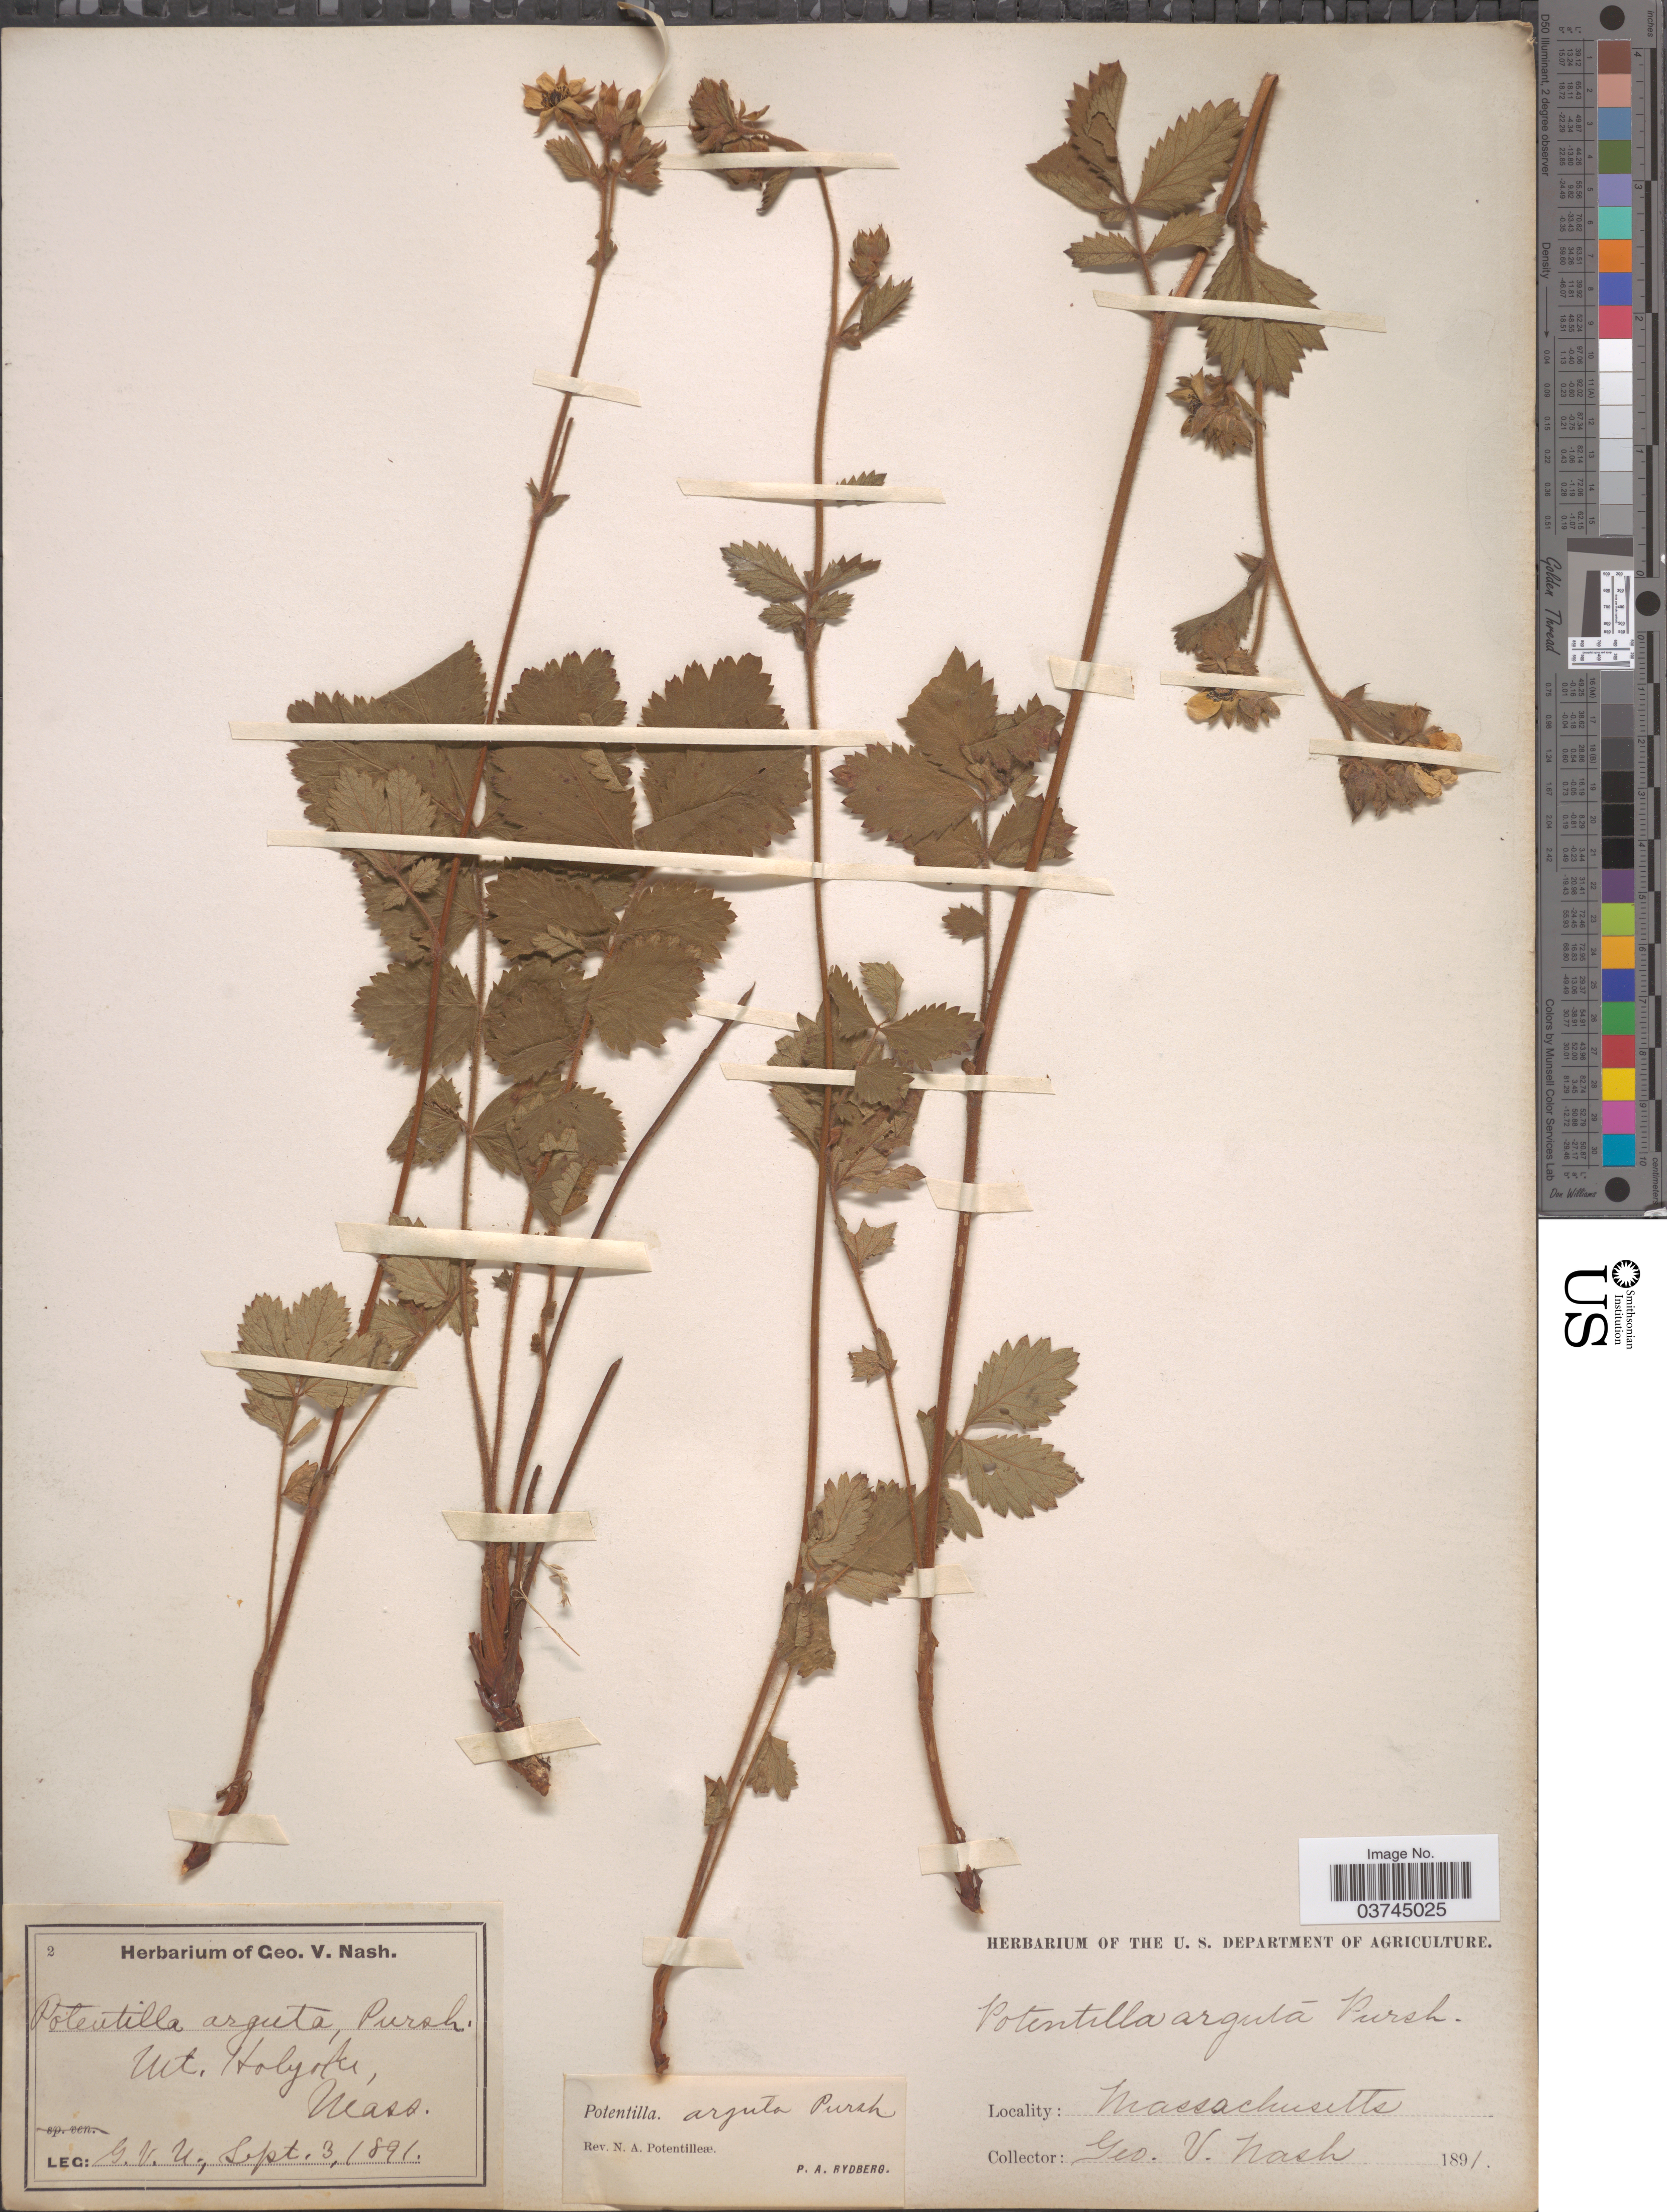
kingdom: Plantae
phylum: Tracheophyta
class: Magnoliopsida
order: Rosales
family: Rosaceae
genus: Drymocallis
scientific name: Drymocallis arguta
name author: (Pursh) Rydb.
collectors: G. V. Nash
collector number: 2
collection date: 1891-09-03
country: United States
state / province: Massachusetts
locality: Mt. Holyoke.